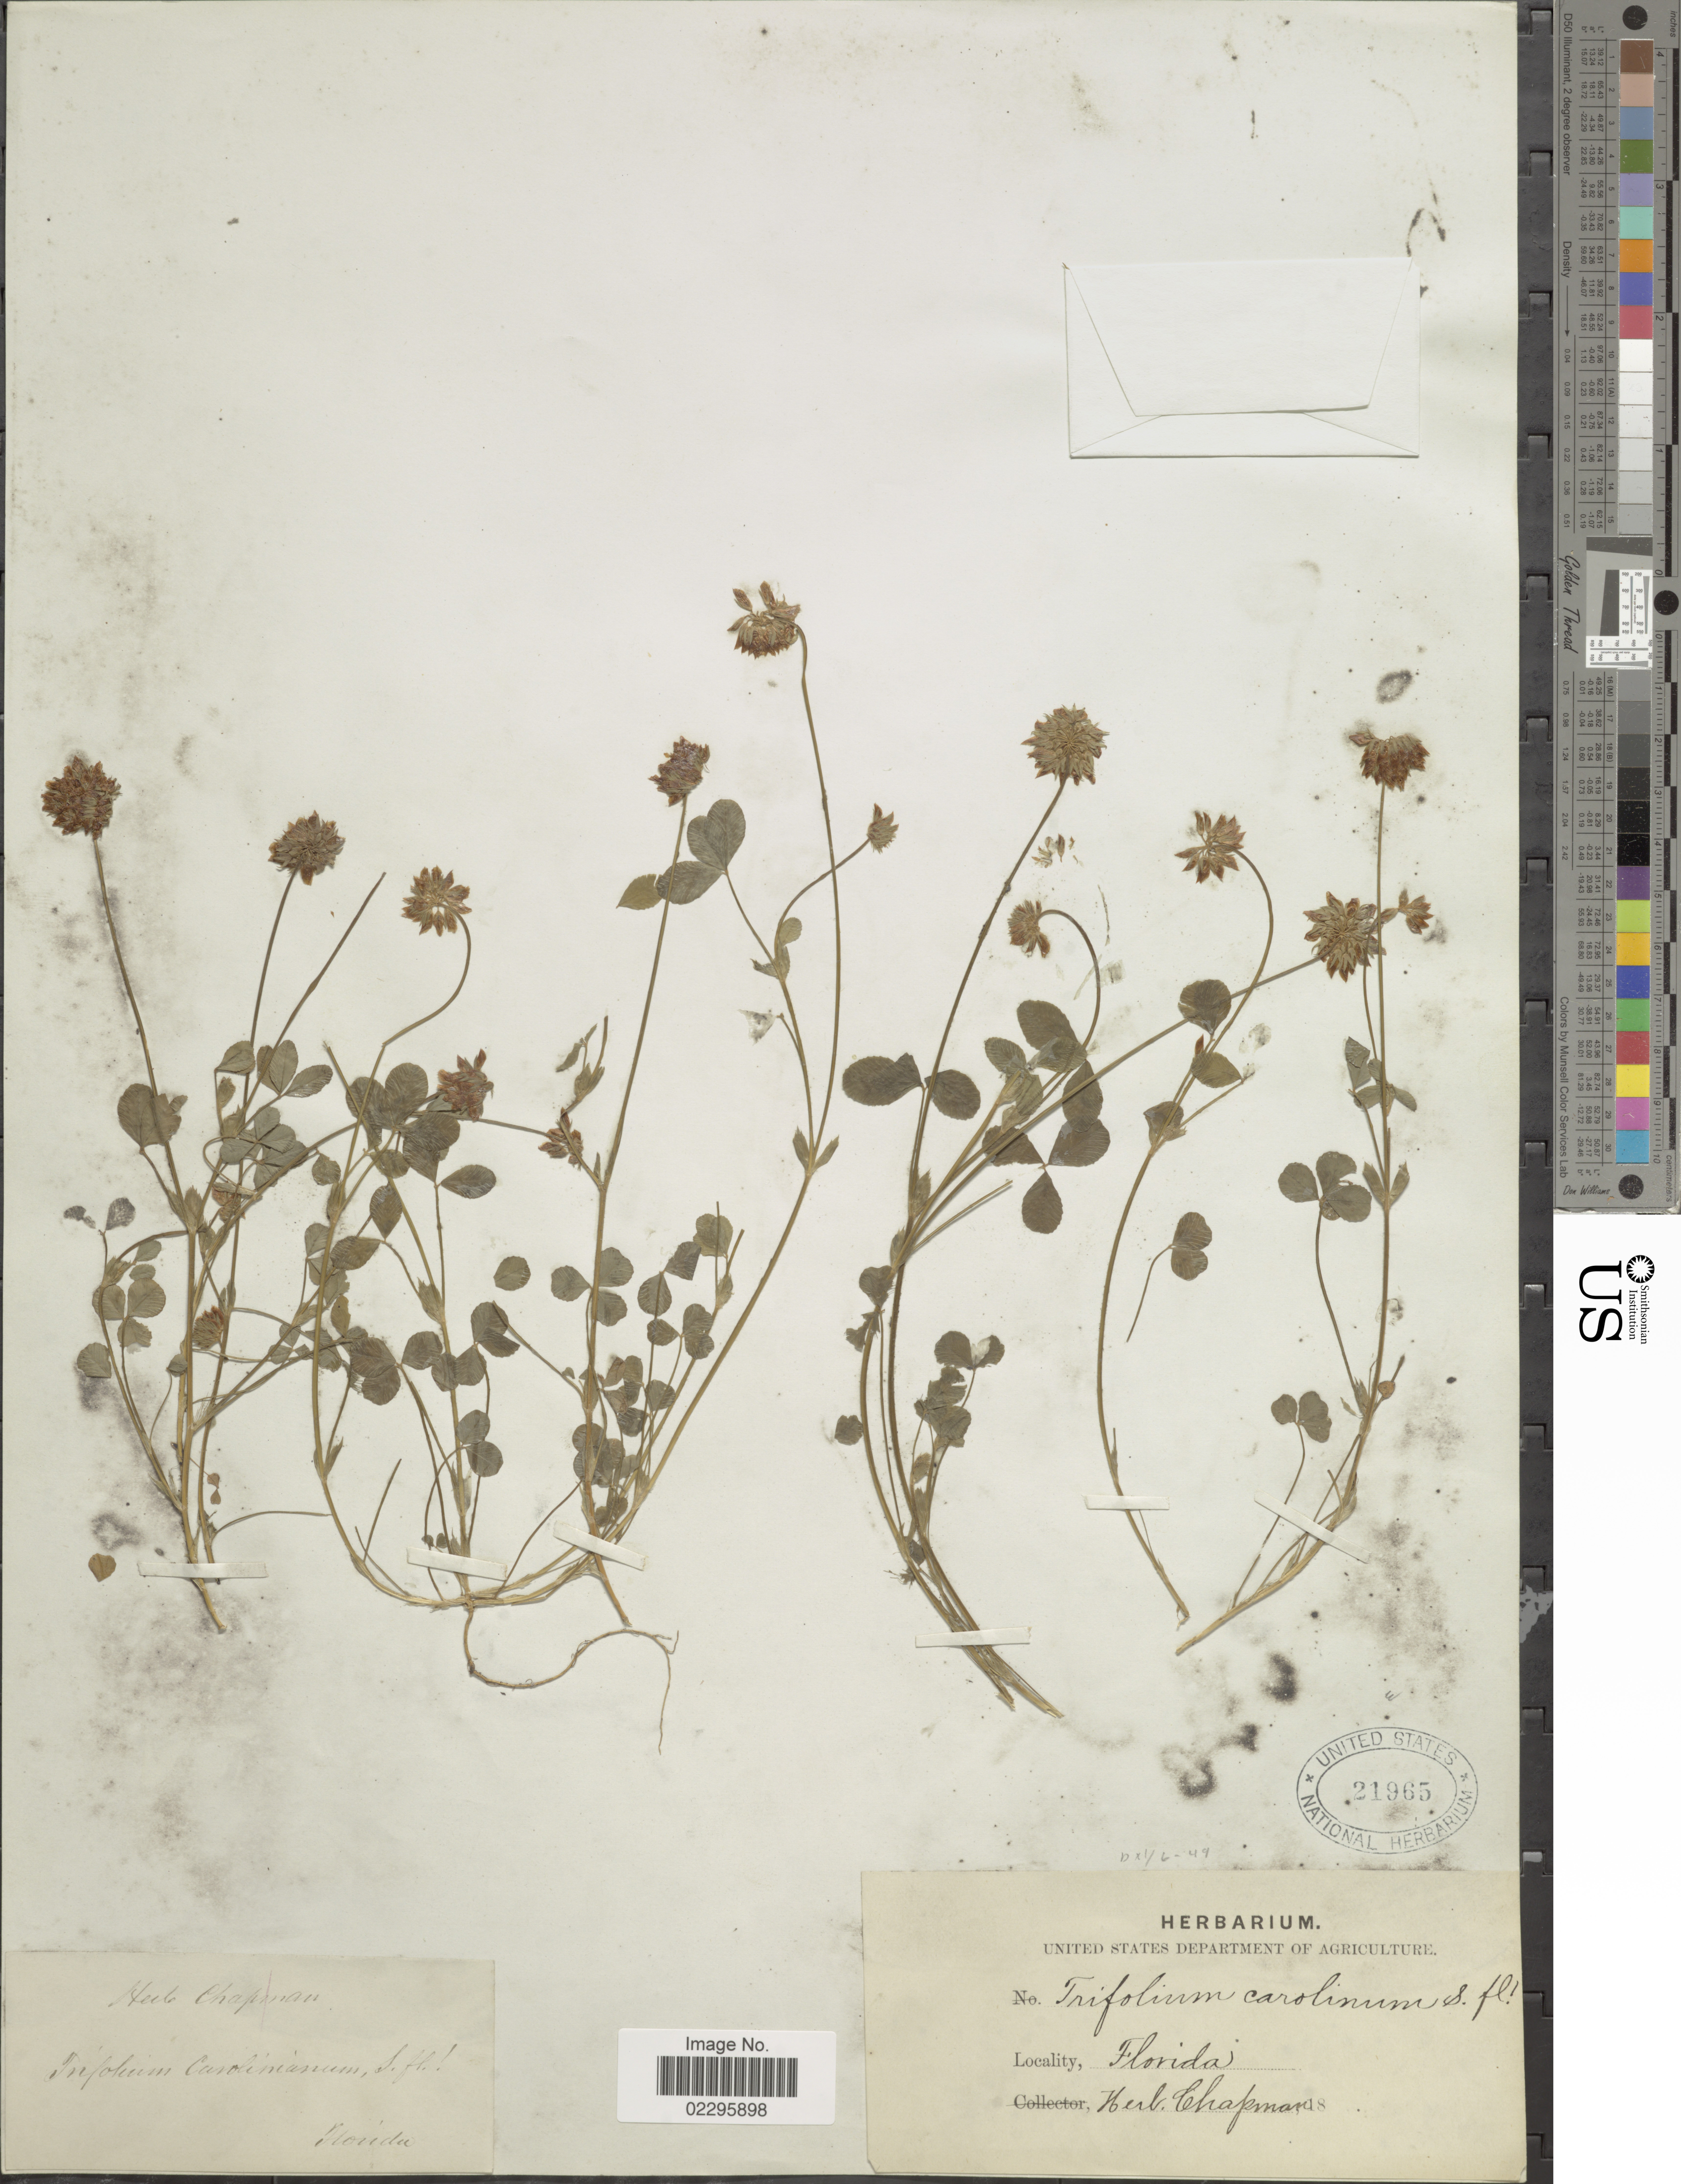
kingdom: Plantae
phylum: Tracheophyta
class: Magnoliopsida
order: Fabales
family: Fabaceae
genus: Trifolium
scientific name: Trifolium carolinianum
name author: Michx.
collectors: ex herb. Chapman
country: United States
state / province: Florida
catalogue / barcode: US 21965